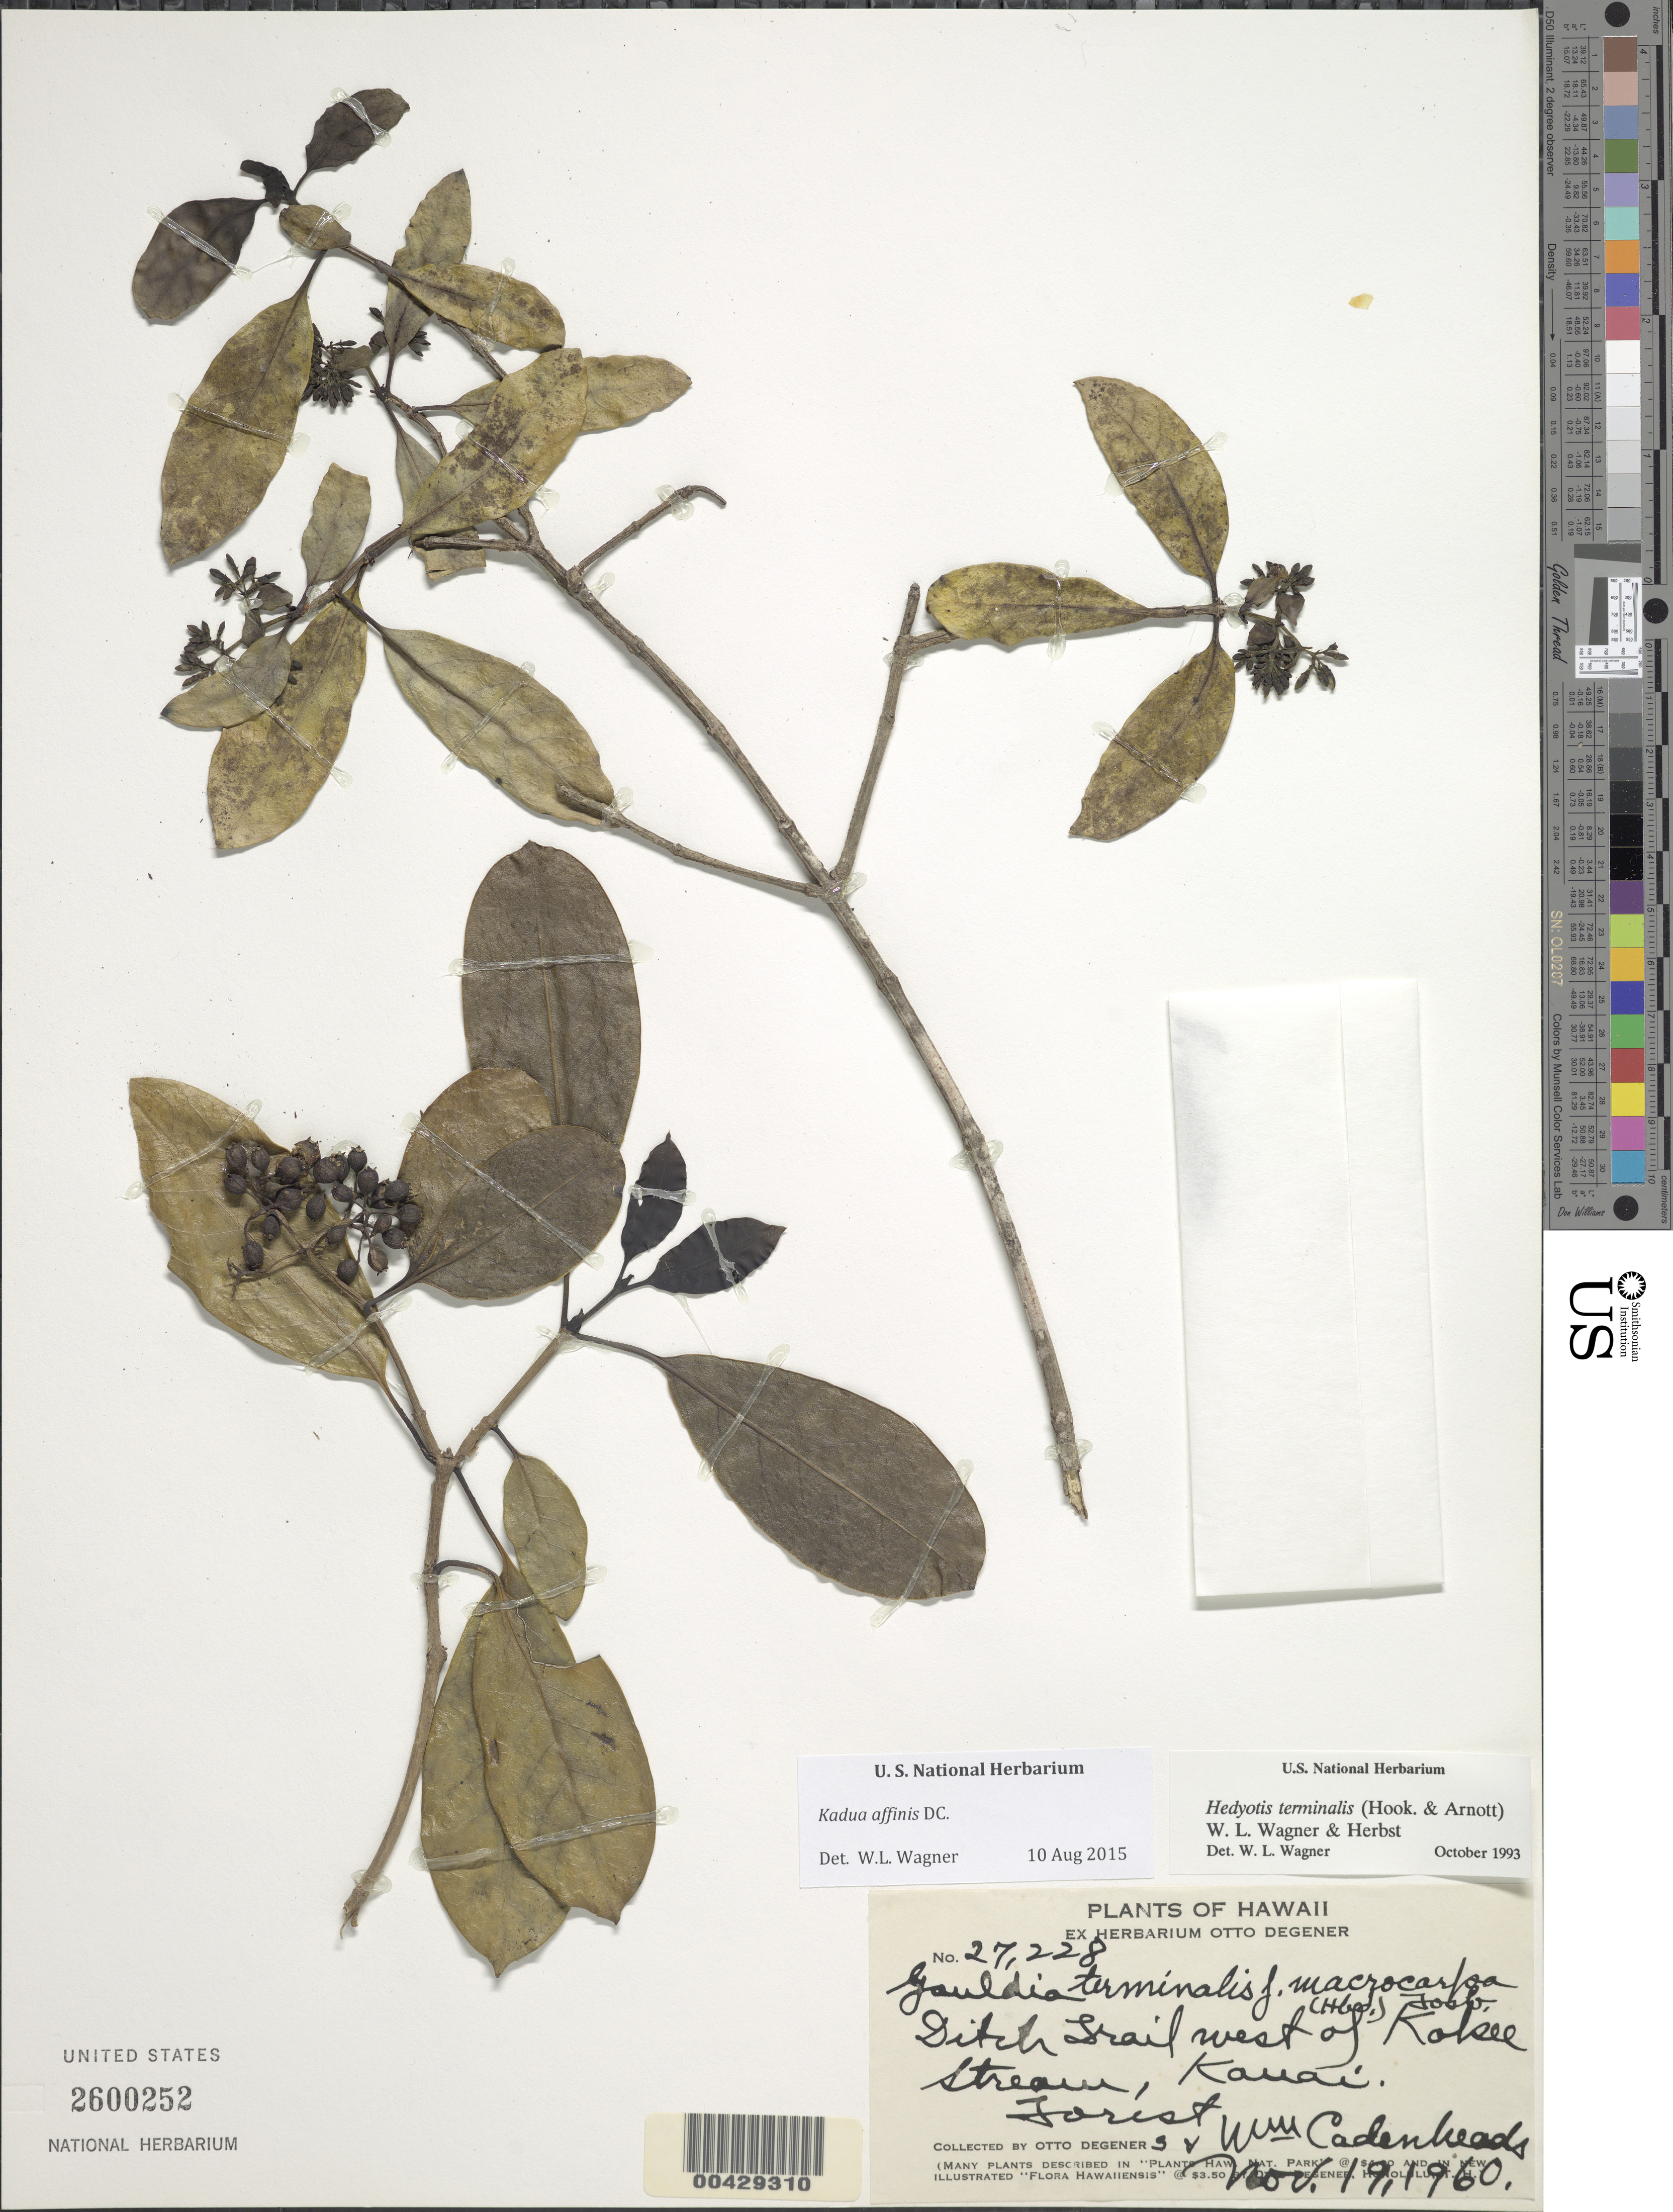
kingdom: Plantae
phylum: Tracheophyta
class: Magnoliopsida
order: Gentianales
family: Rubiaceae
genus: Kadua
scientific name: Kadua affinis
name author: DC.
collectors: O. Degener & W. Cadenheads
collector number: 27228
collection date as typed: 19 Nov 1960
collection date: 1960-11-19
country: United States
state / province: Hawaii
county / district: Kaui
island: Kaua'i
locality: Ditch trail west of Kokee Stream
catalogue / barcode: US 2600252